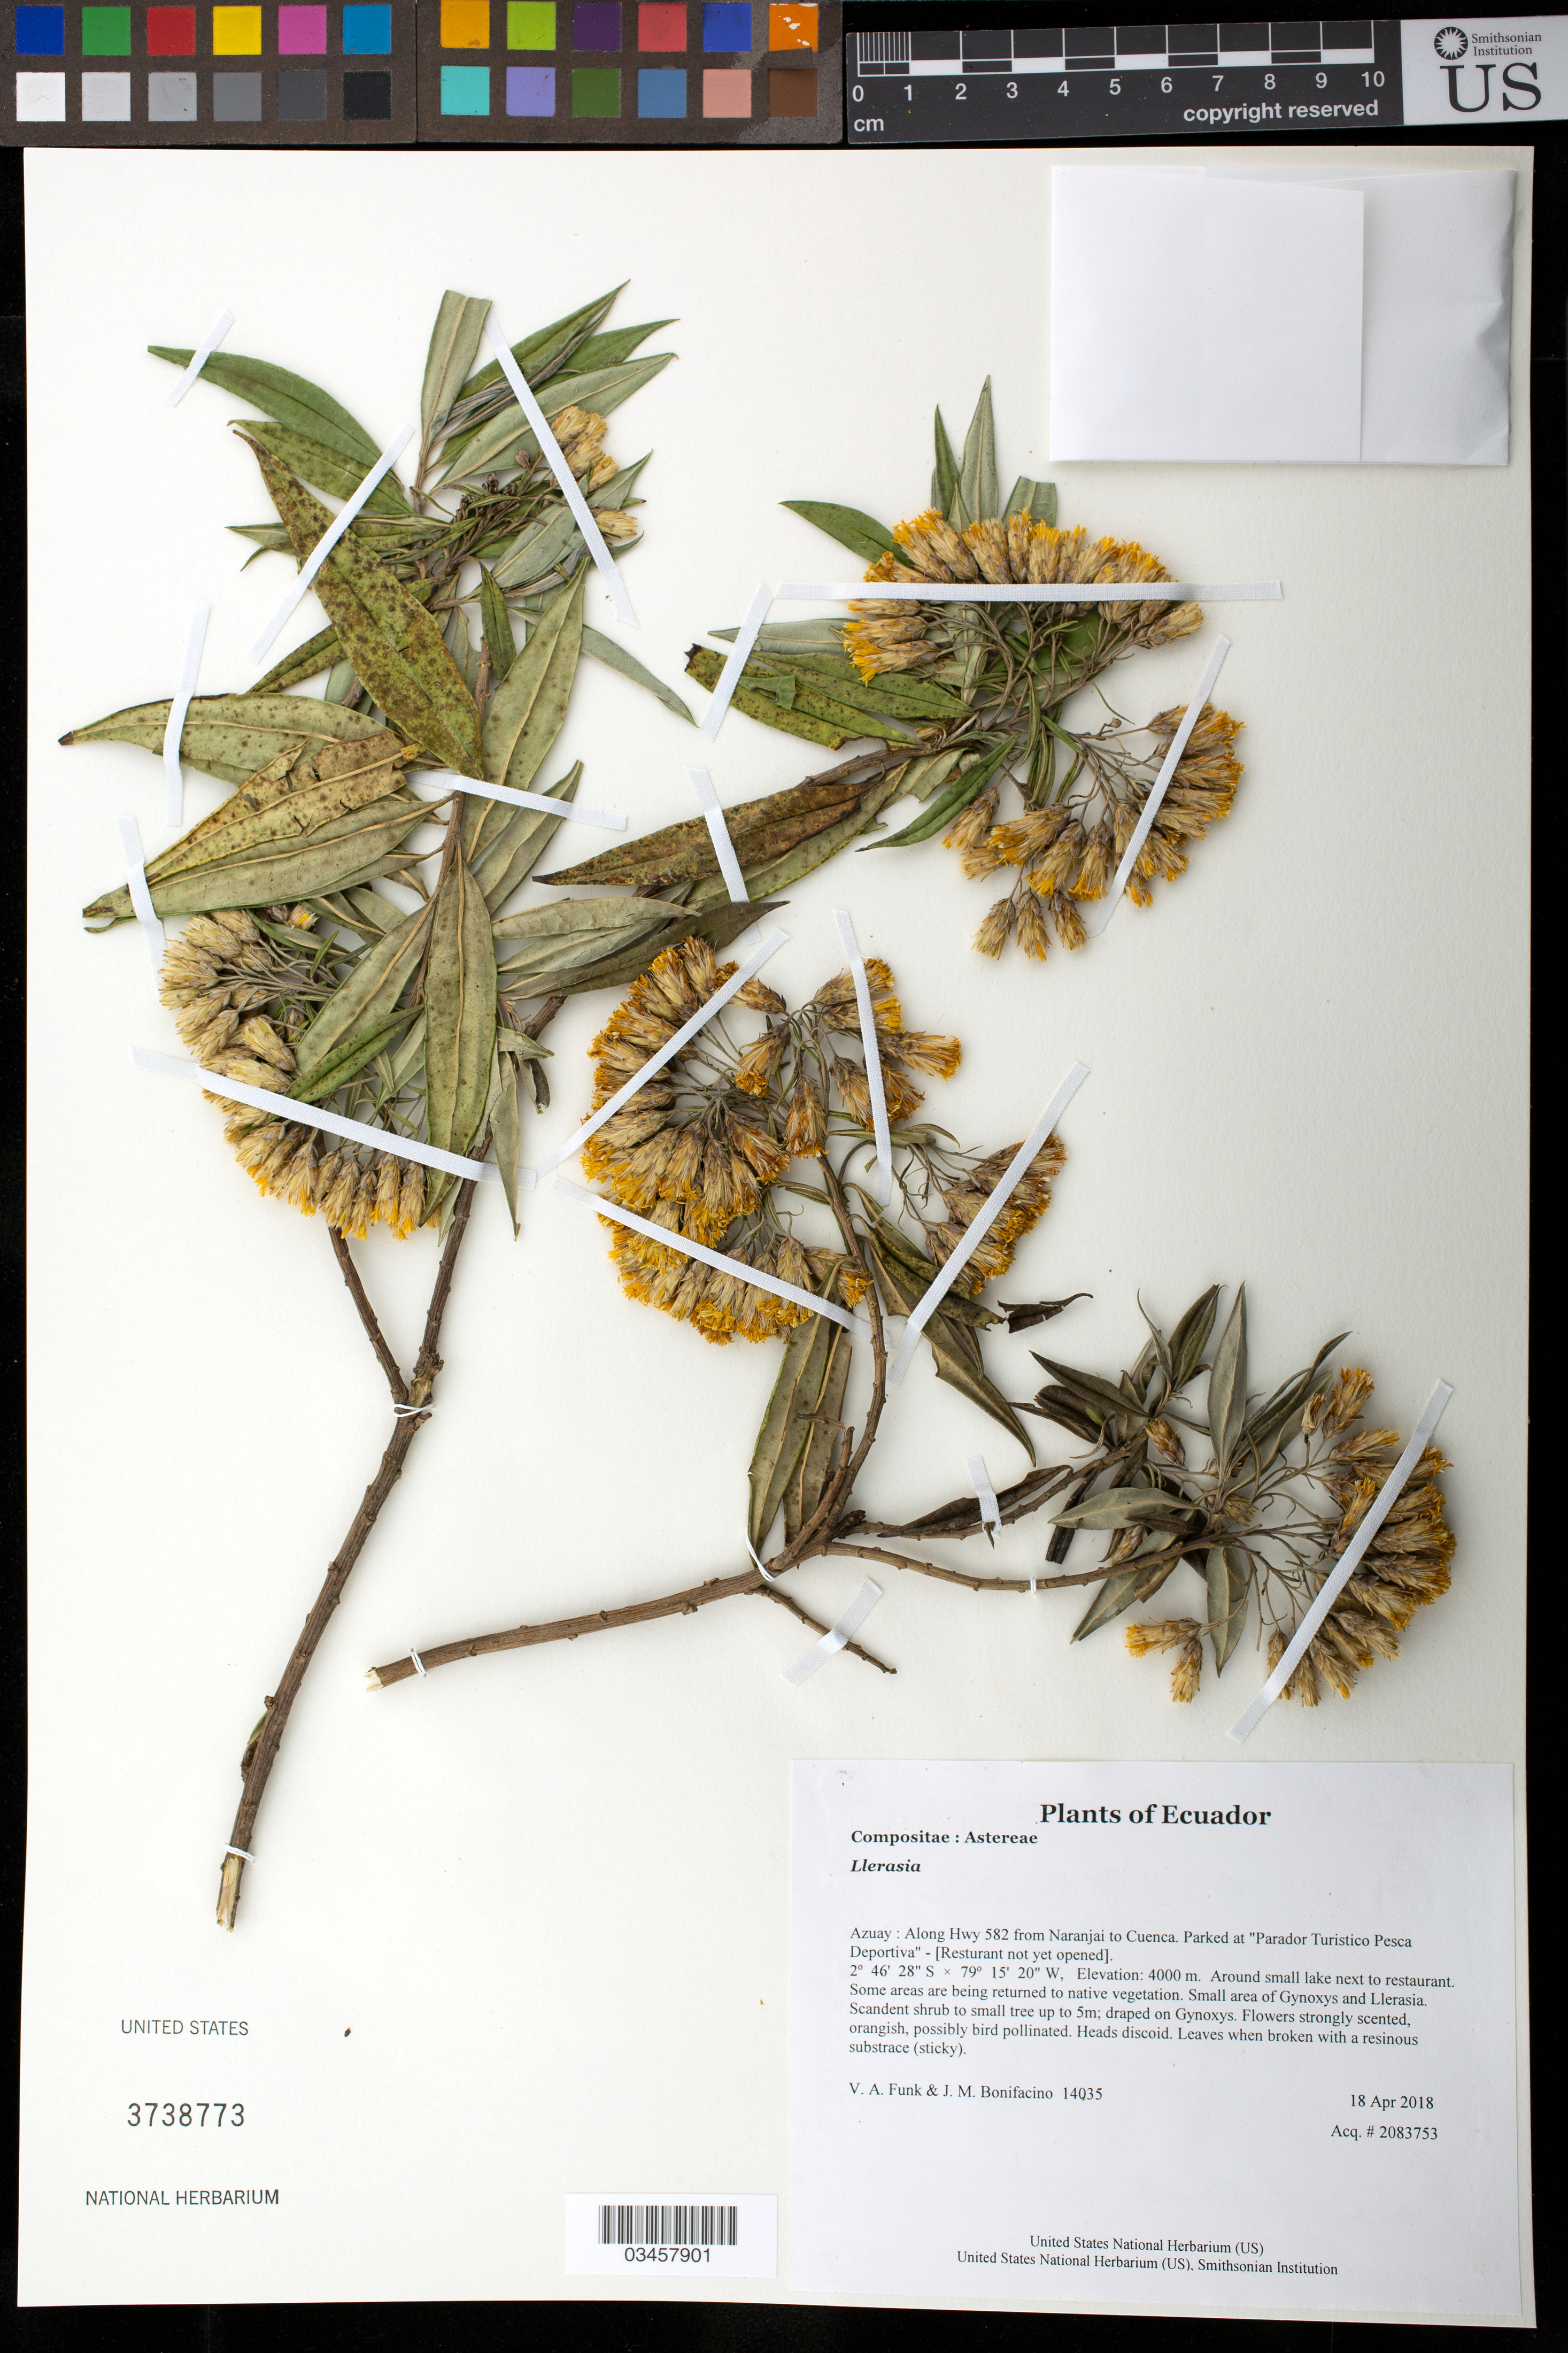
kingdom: Plantae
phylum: Tracheophyta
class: Magnoliopsida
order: Asterales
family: Asteraceae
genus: Llerasia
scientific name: Llerasia sp.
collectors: V. Funk & M. Bonifacino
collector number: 14035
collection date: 2018-04-18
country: Ecuador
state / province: Azuay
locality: Along Hwy 582 from Naranjai to Cuenca. Parked at "Parador Turistico Pesca Deportiva" - [Resturant not yet opened]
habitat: Around small lake next to restaurant. Some areas are being returned to native vegetation. Small area of Gynoxys and Llerasia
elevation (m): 4000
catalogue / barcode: US 3738773